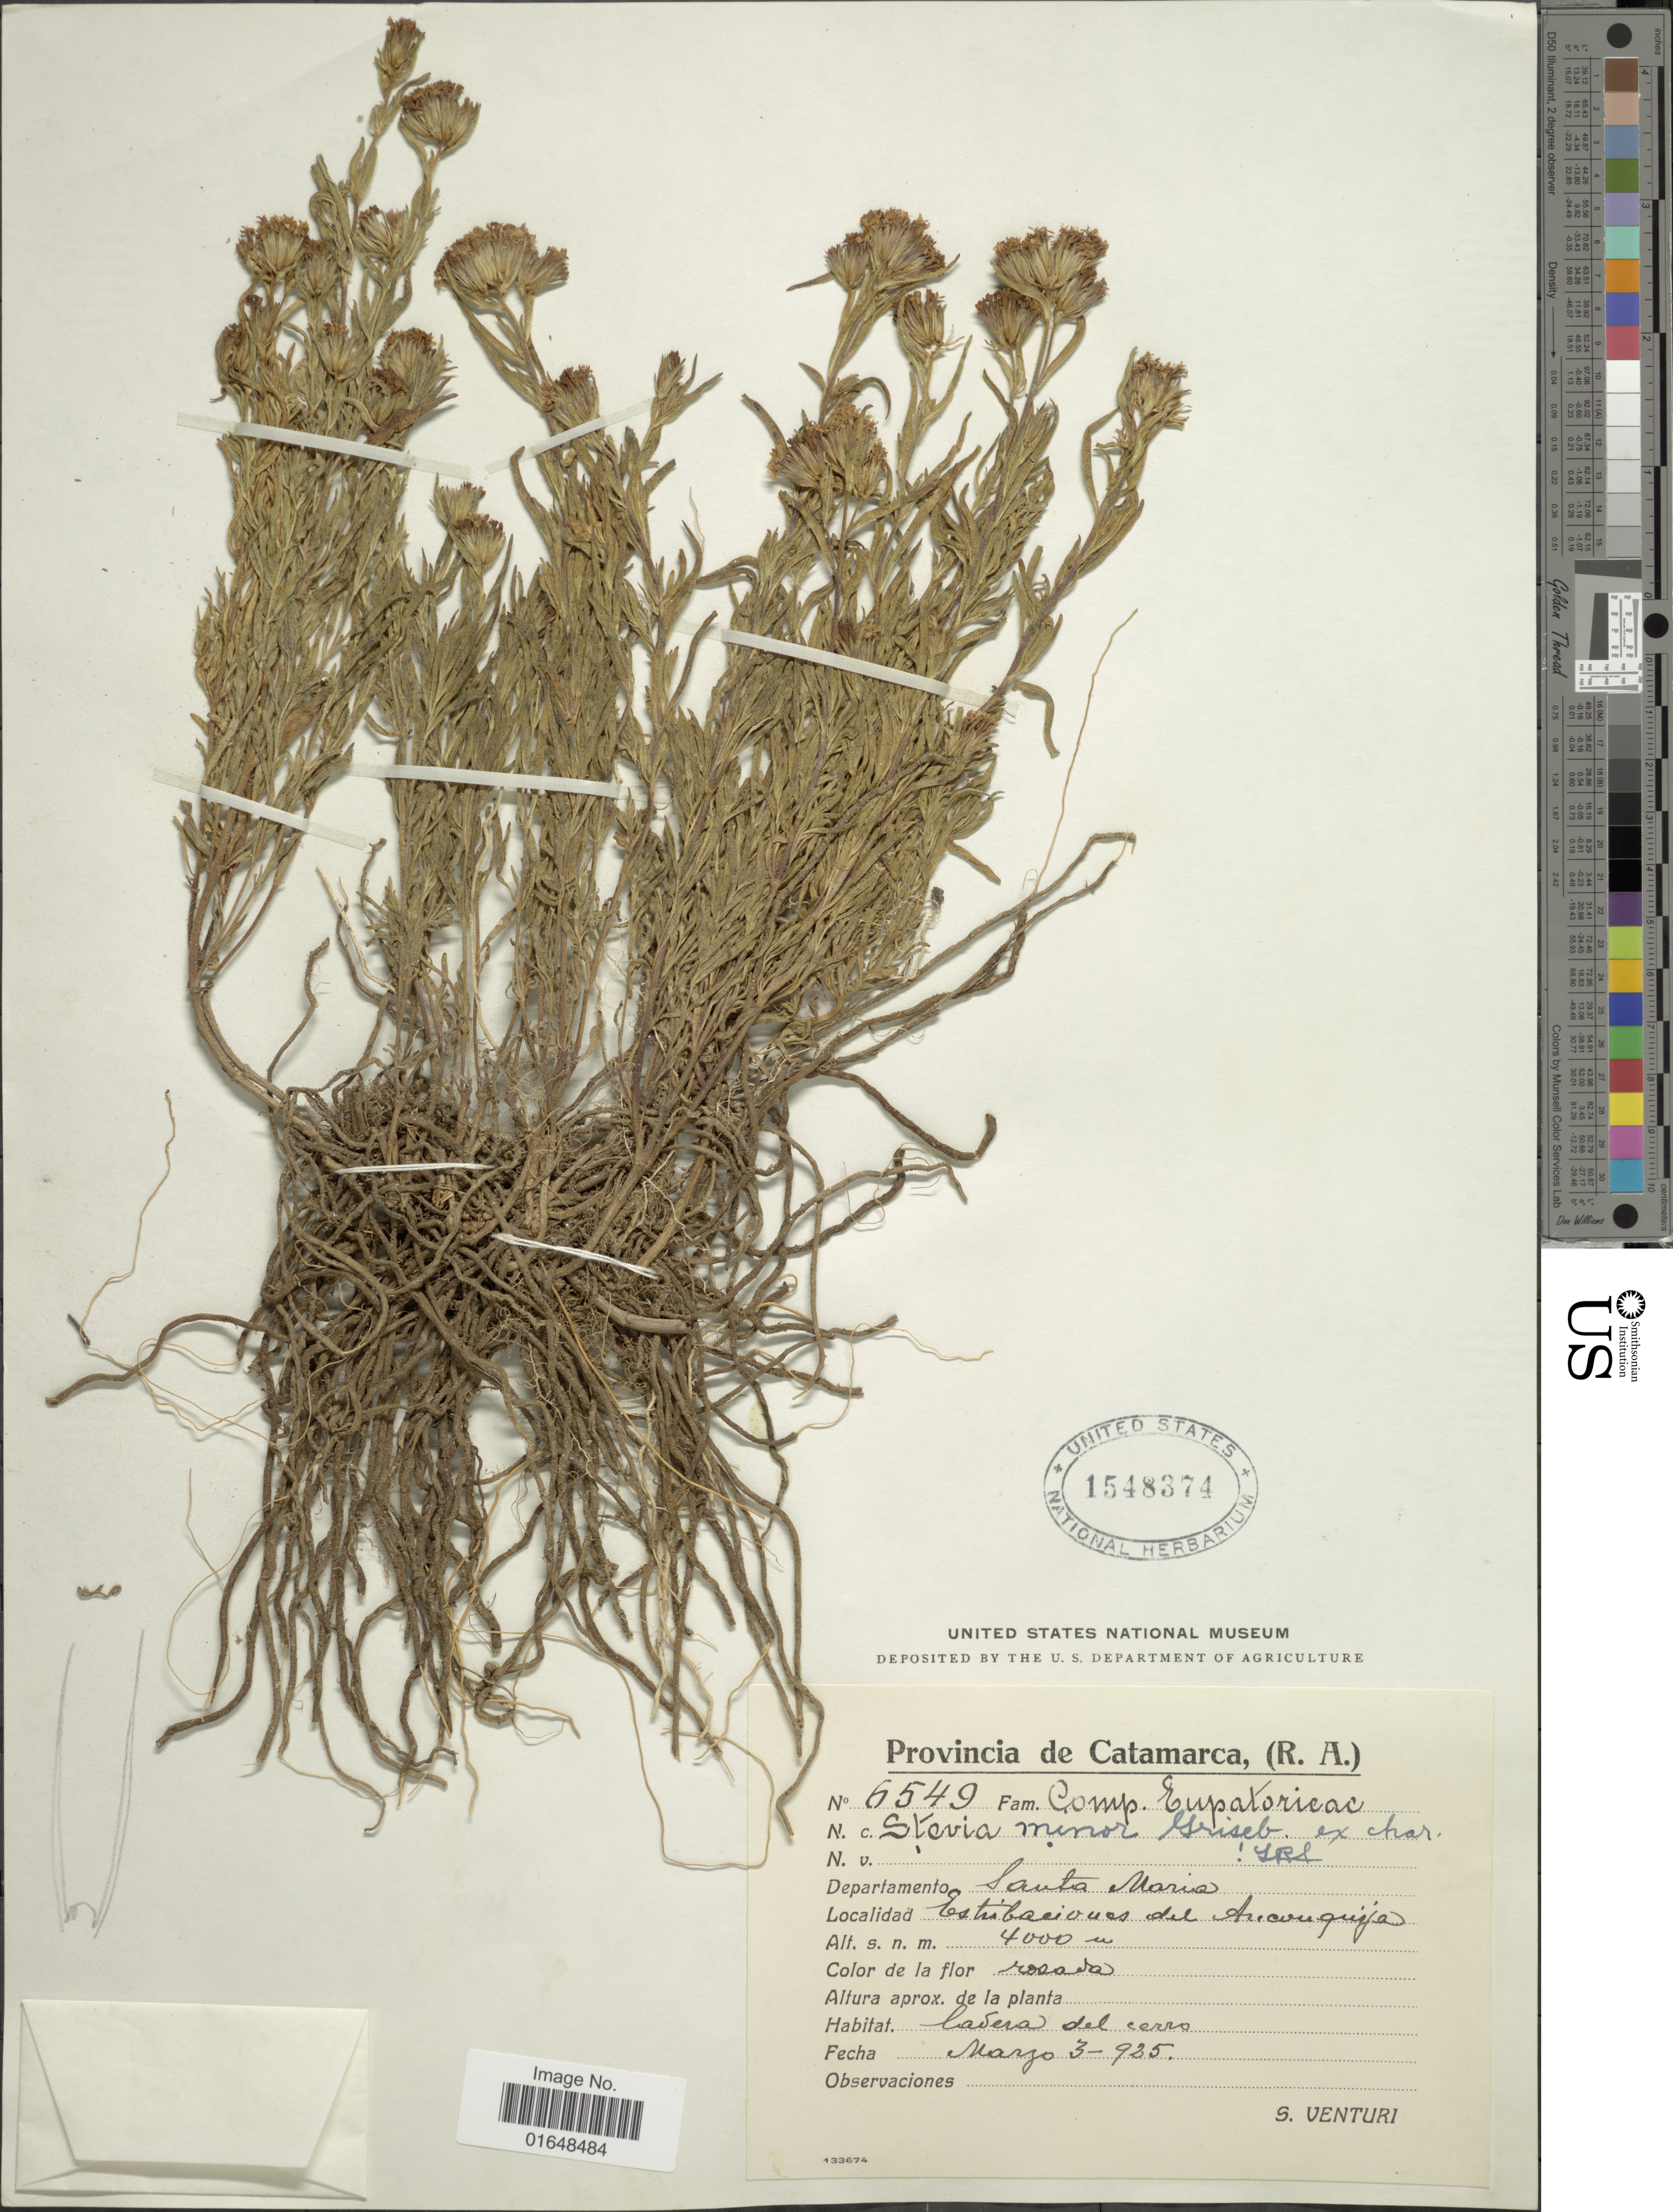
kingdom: Plantae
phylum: Tracheophyta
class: Magnoliopsida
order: Asterales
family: Asteraceae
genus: Stevia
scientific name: Stevia minor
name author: Griseb.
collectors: S. Venturi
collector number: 6549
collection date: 1925-03-03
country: Argentina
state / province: Catamarca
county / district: Santa Maria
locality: Estribaciones del Aconquija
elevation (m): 4000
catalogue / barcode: US 1548374